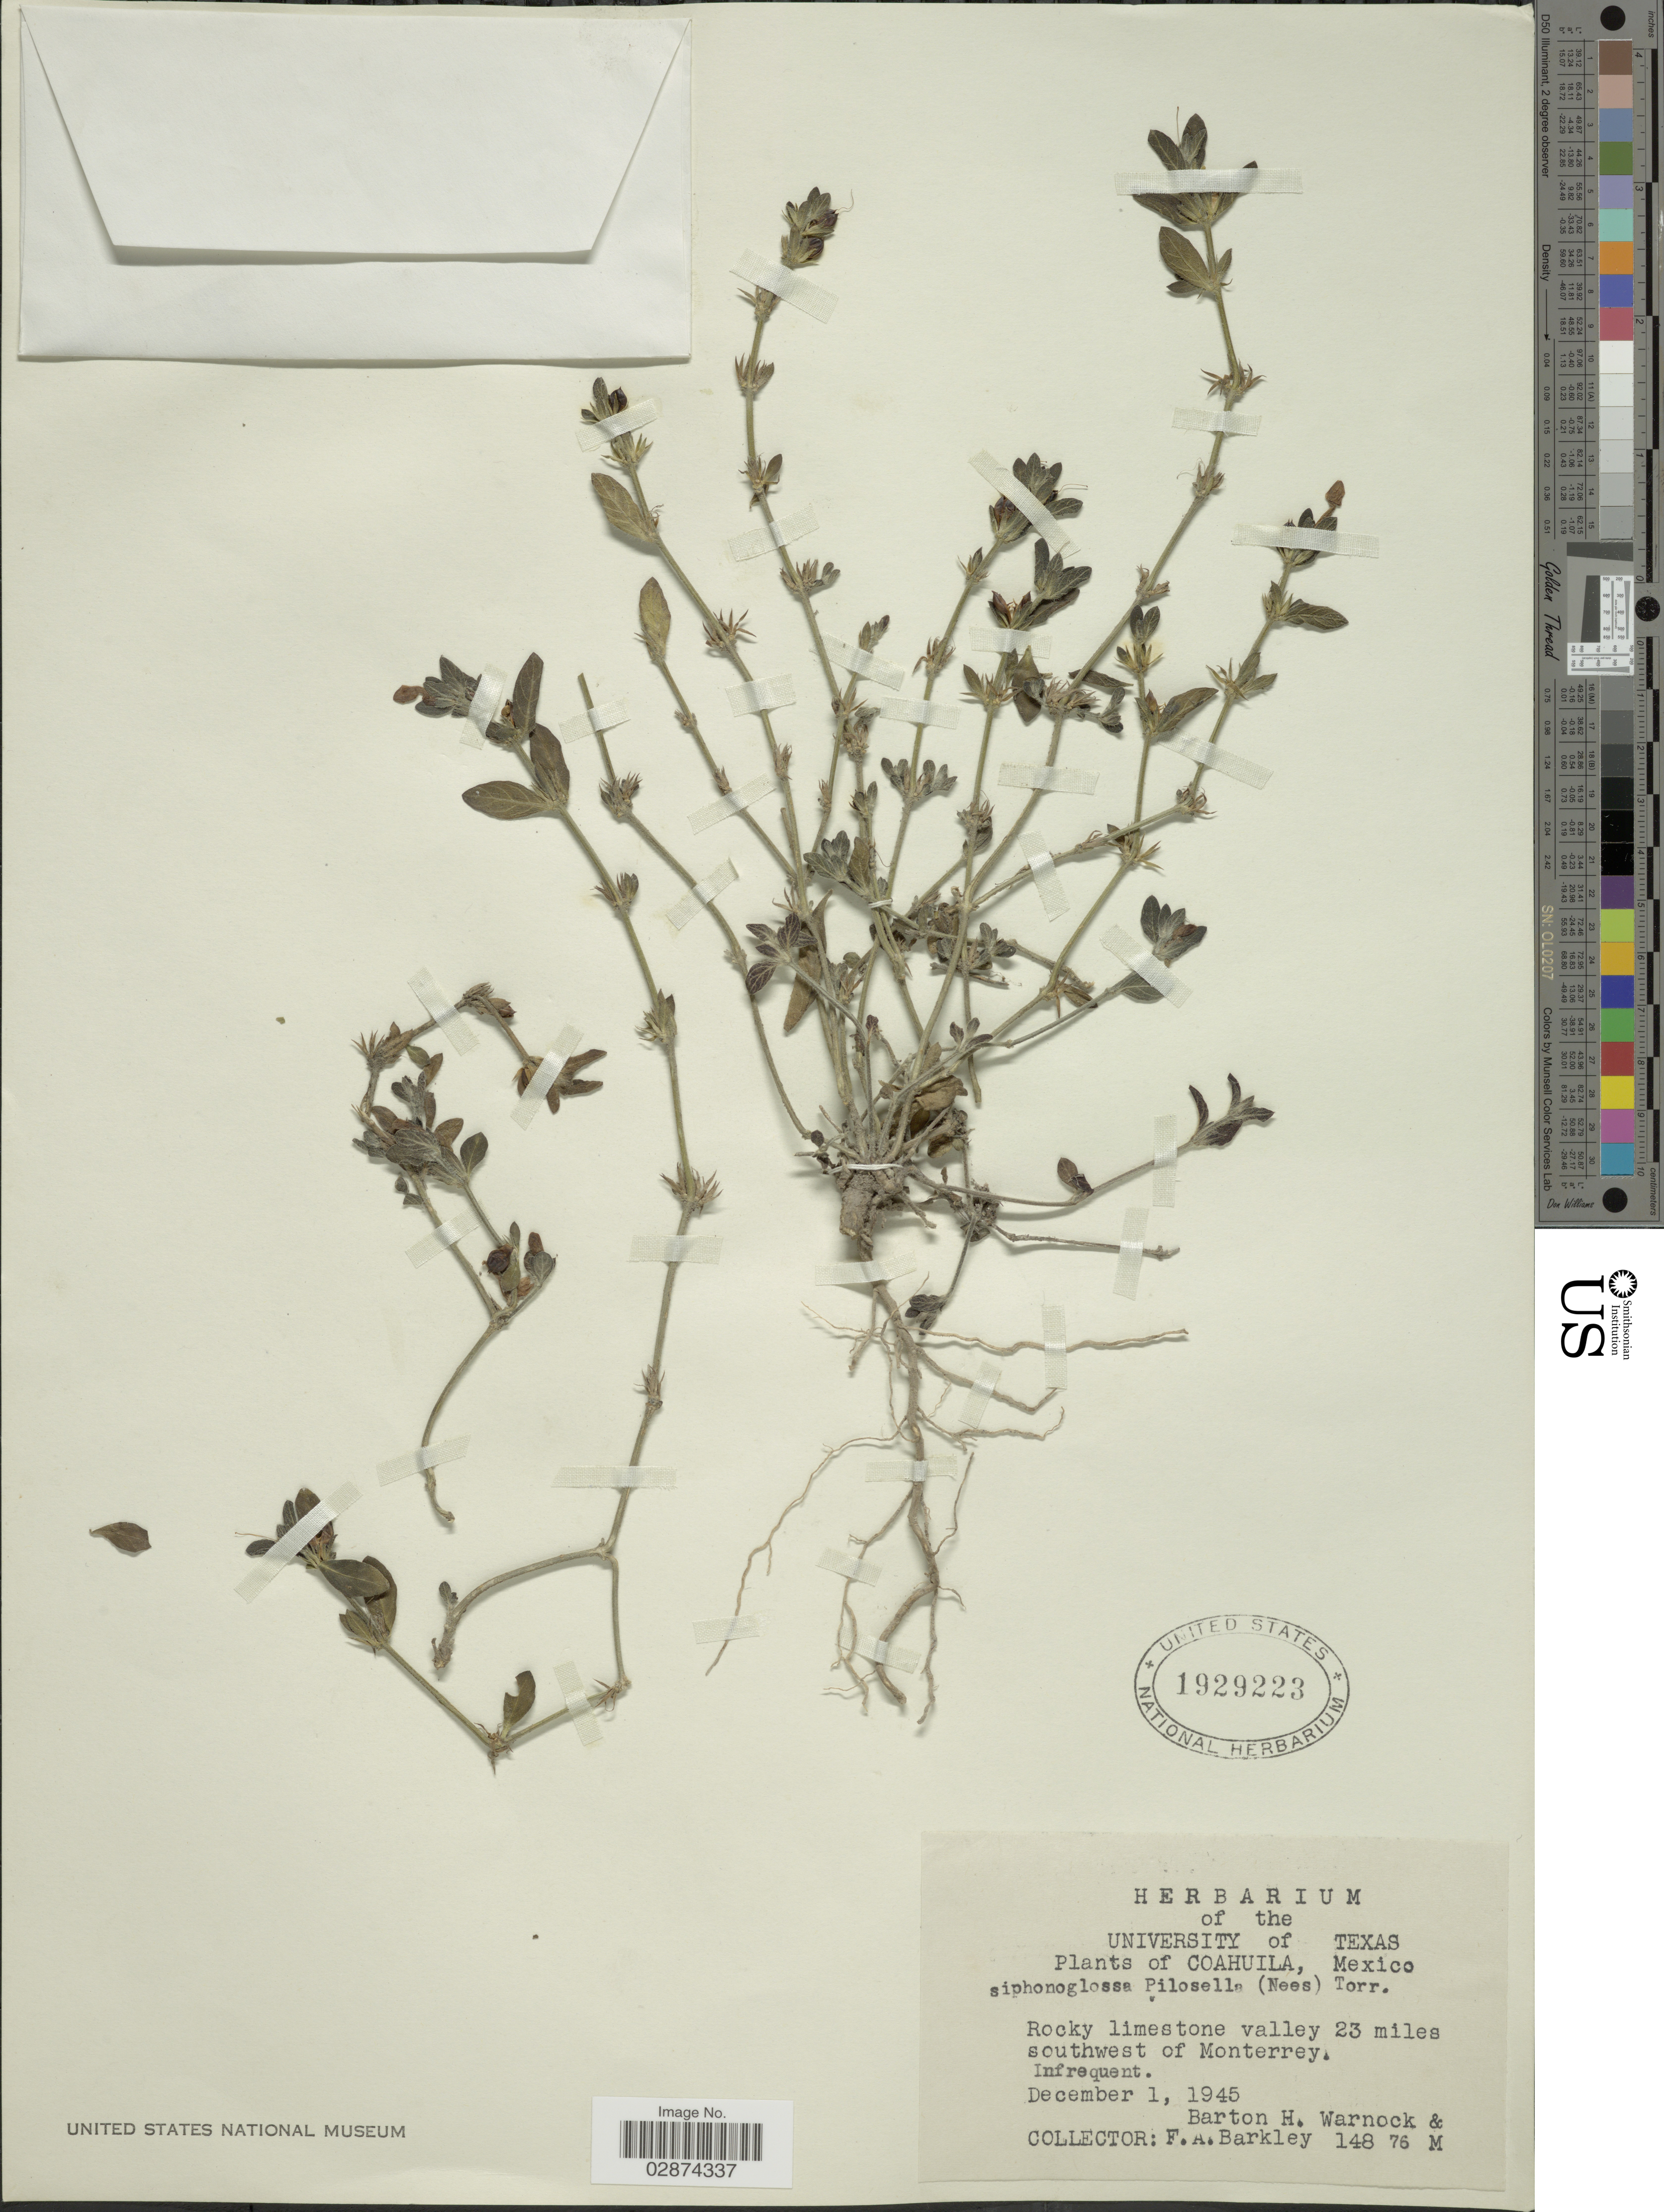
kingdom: Plantae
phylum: Tracheophyta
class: Magnoliopsida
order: Lamiales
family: Acanthaceae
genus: Justicia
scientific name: Justicia pilosella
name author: (Nees) Hilsenb.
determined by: Fisher, Amanda, (LOB), California State University, Long Beach (UNITED STATES)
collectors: B. H. Warnock & F. A. Barkley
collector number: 148 76 M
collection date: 1945-12-01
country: Mexico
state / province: Coahuila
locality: Rocky limestone valley 23 miles southwest of Monterrey.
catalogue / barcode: US 1929223